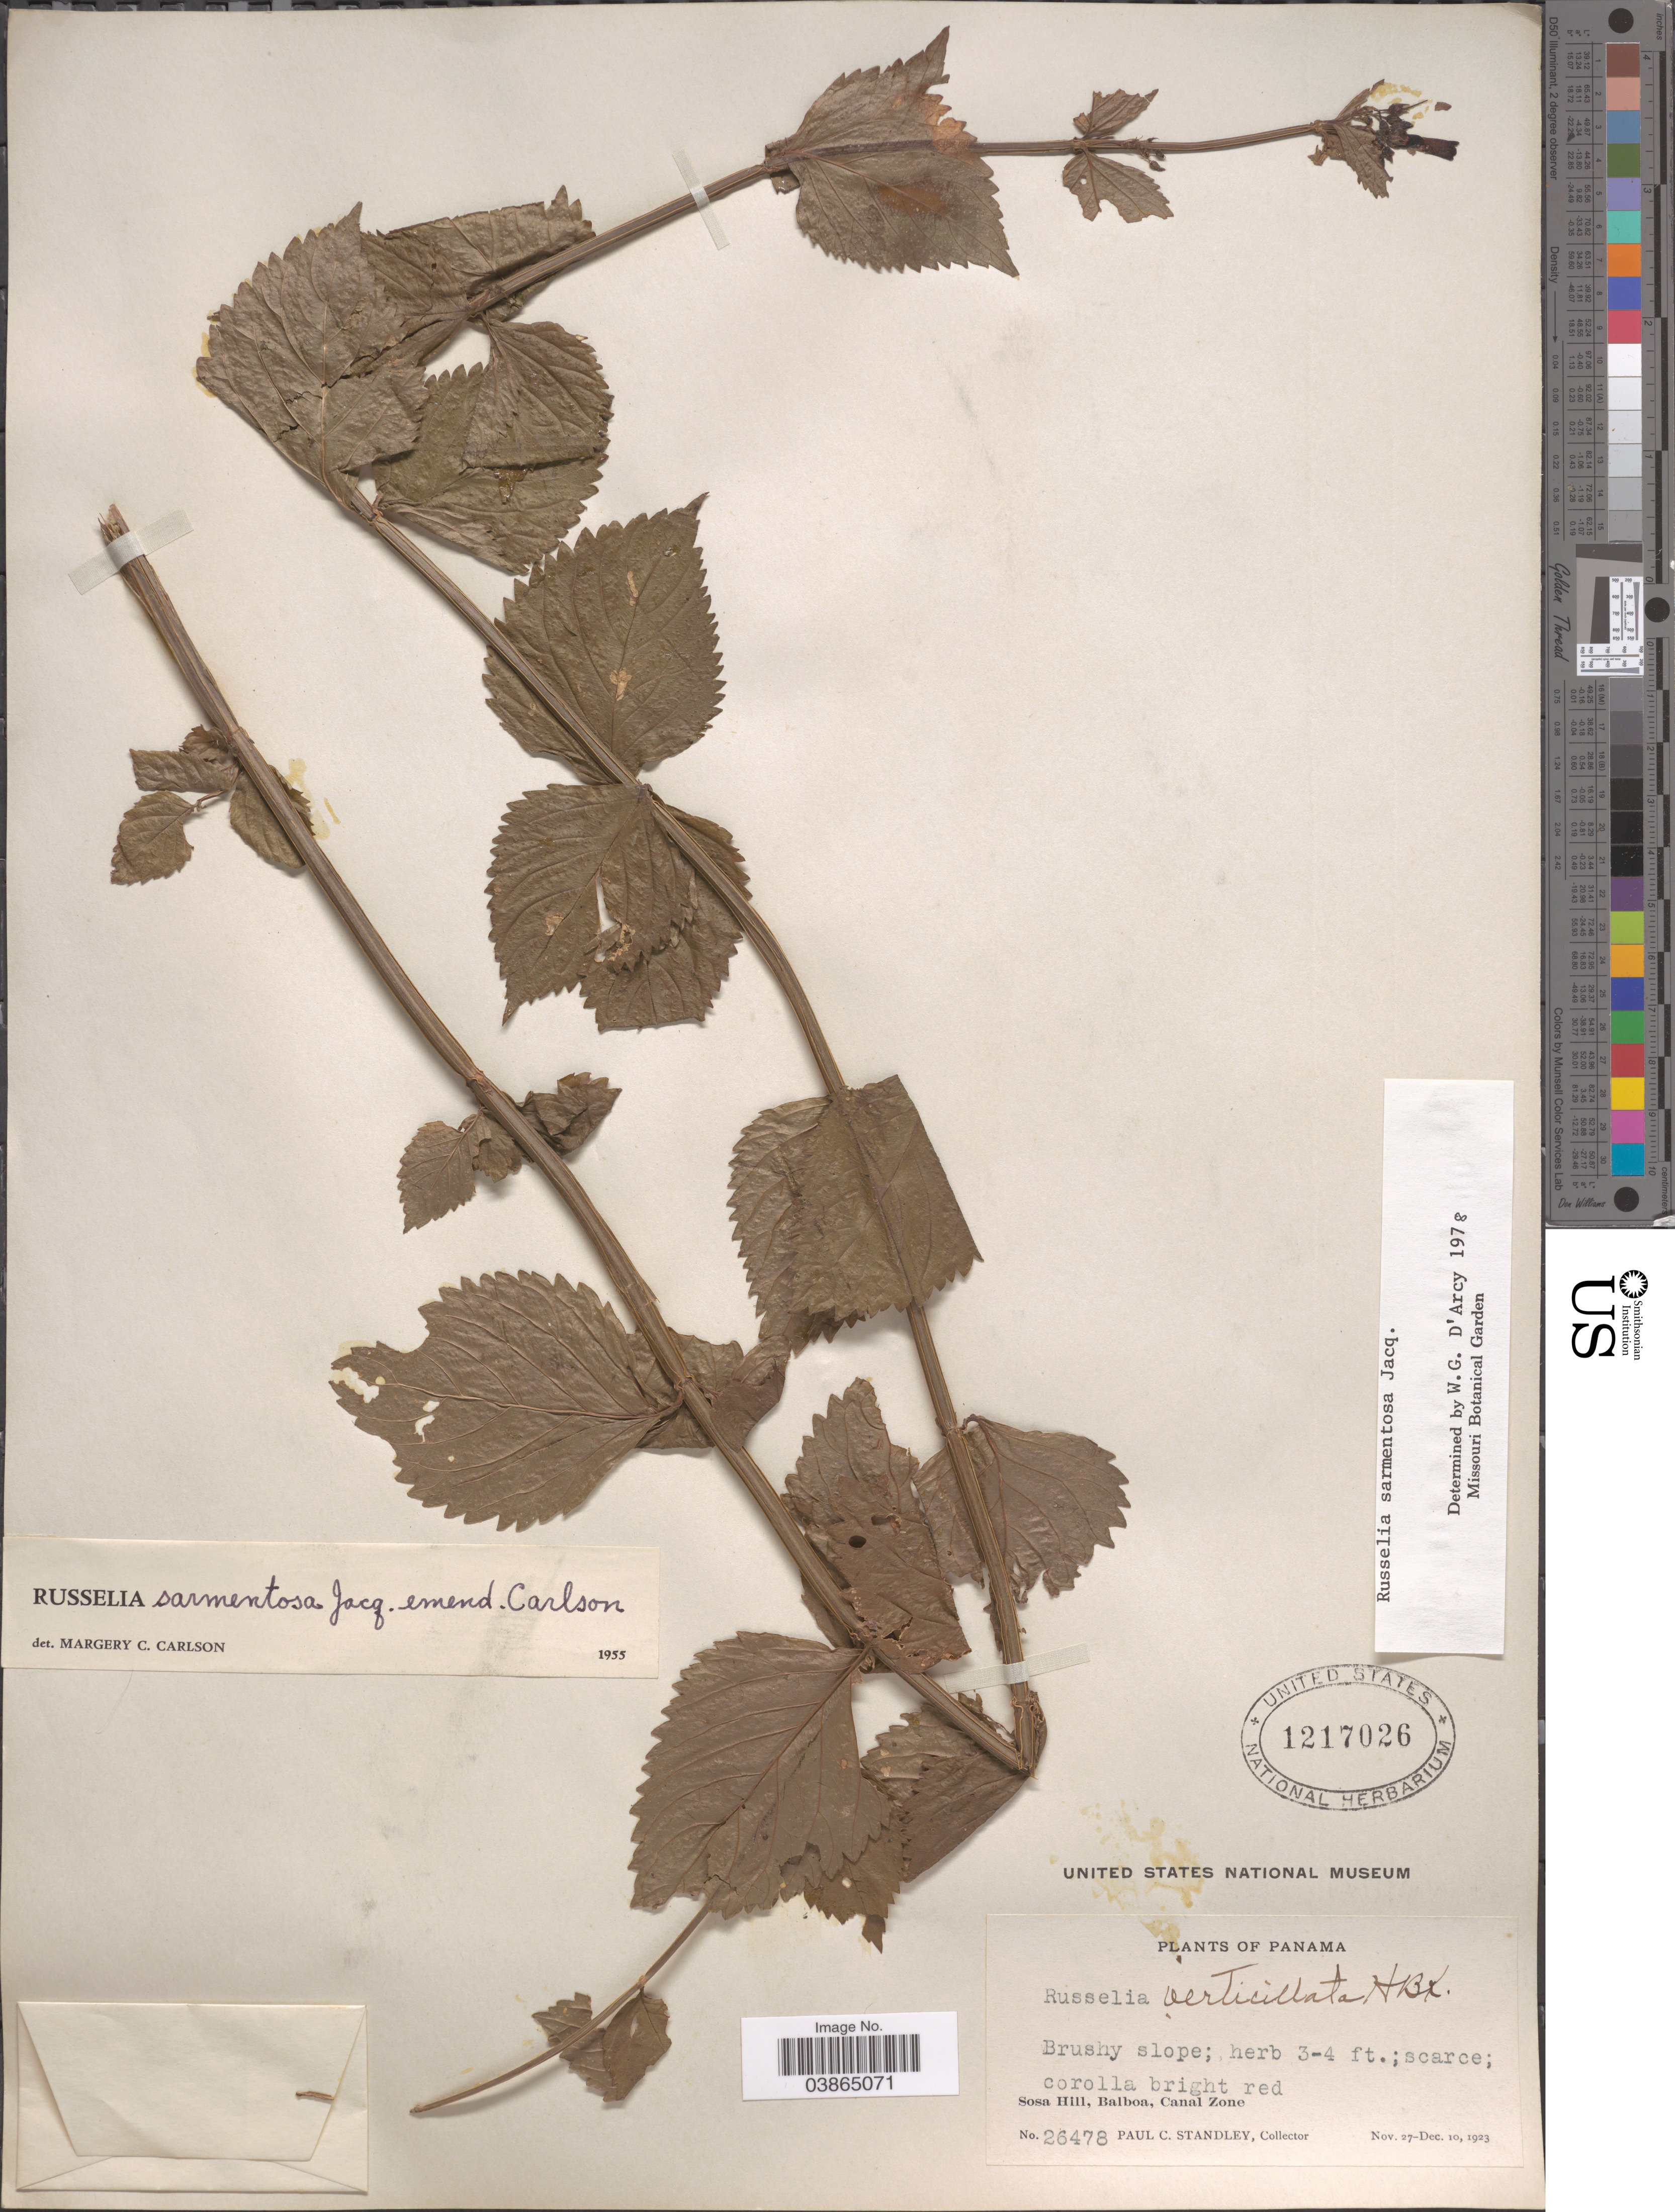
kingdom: Plantae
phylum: Tracheophyta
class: Magnoliopsida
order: Lamiales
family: Plantaginaceae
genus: Russelia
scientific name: Russelia sarmentosa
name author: Jacq.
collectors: P. C. Standley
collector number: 26478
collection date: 1923-11-27/1923-12-10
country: Panama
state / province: Colón / Panamá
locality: Sosa Hill, Balboa, Canal Zone.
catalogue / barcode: US 1217026